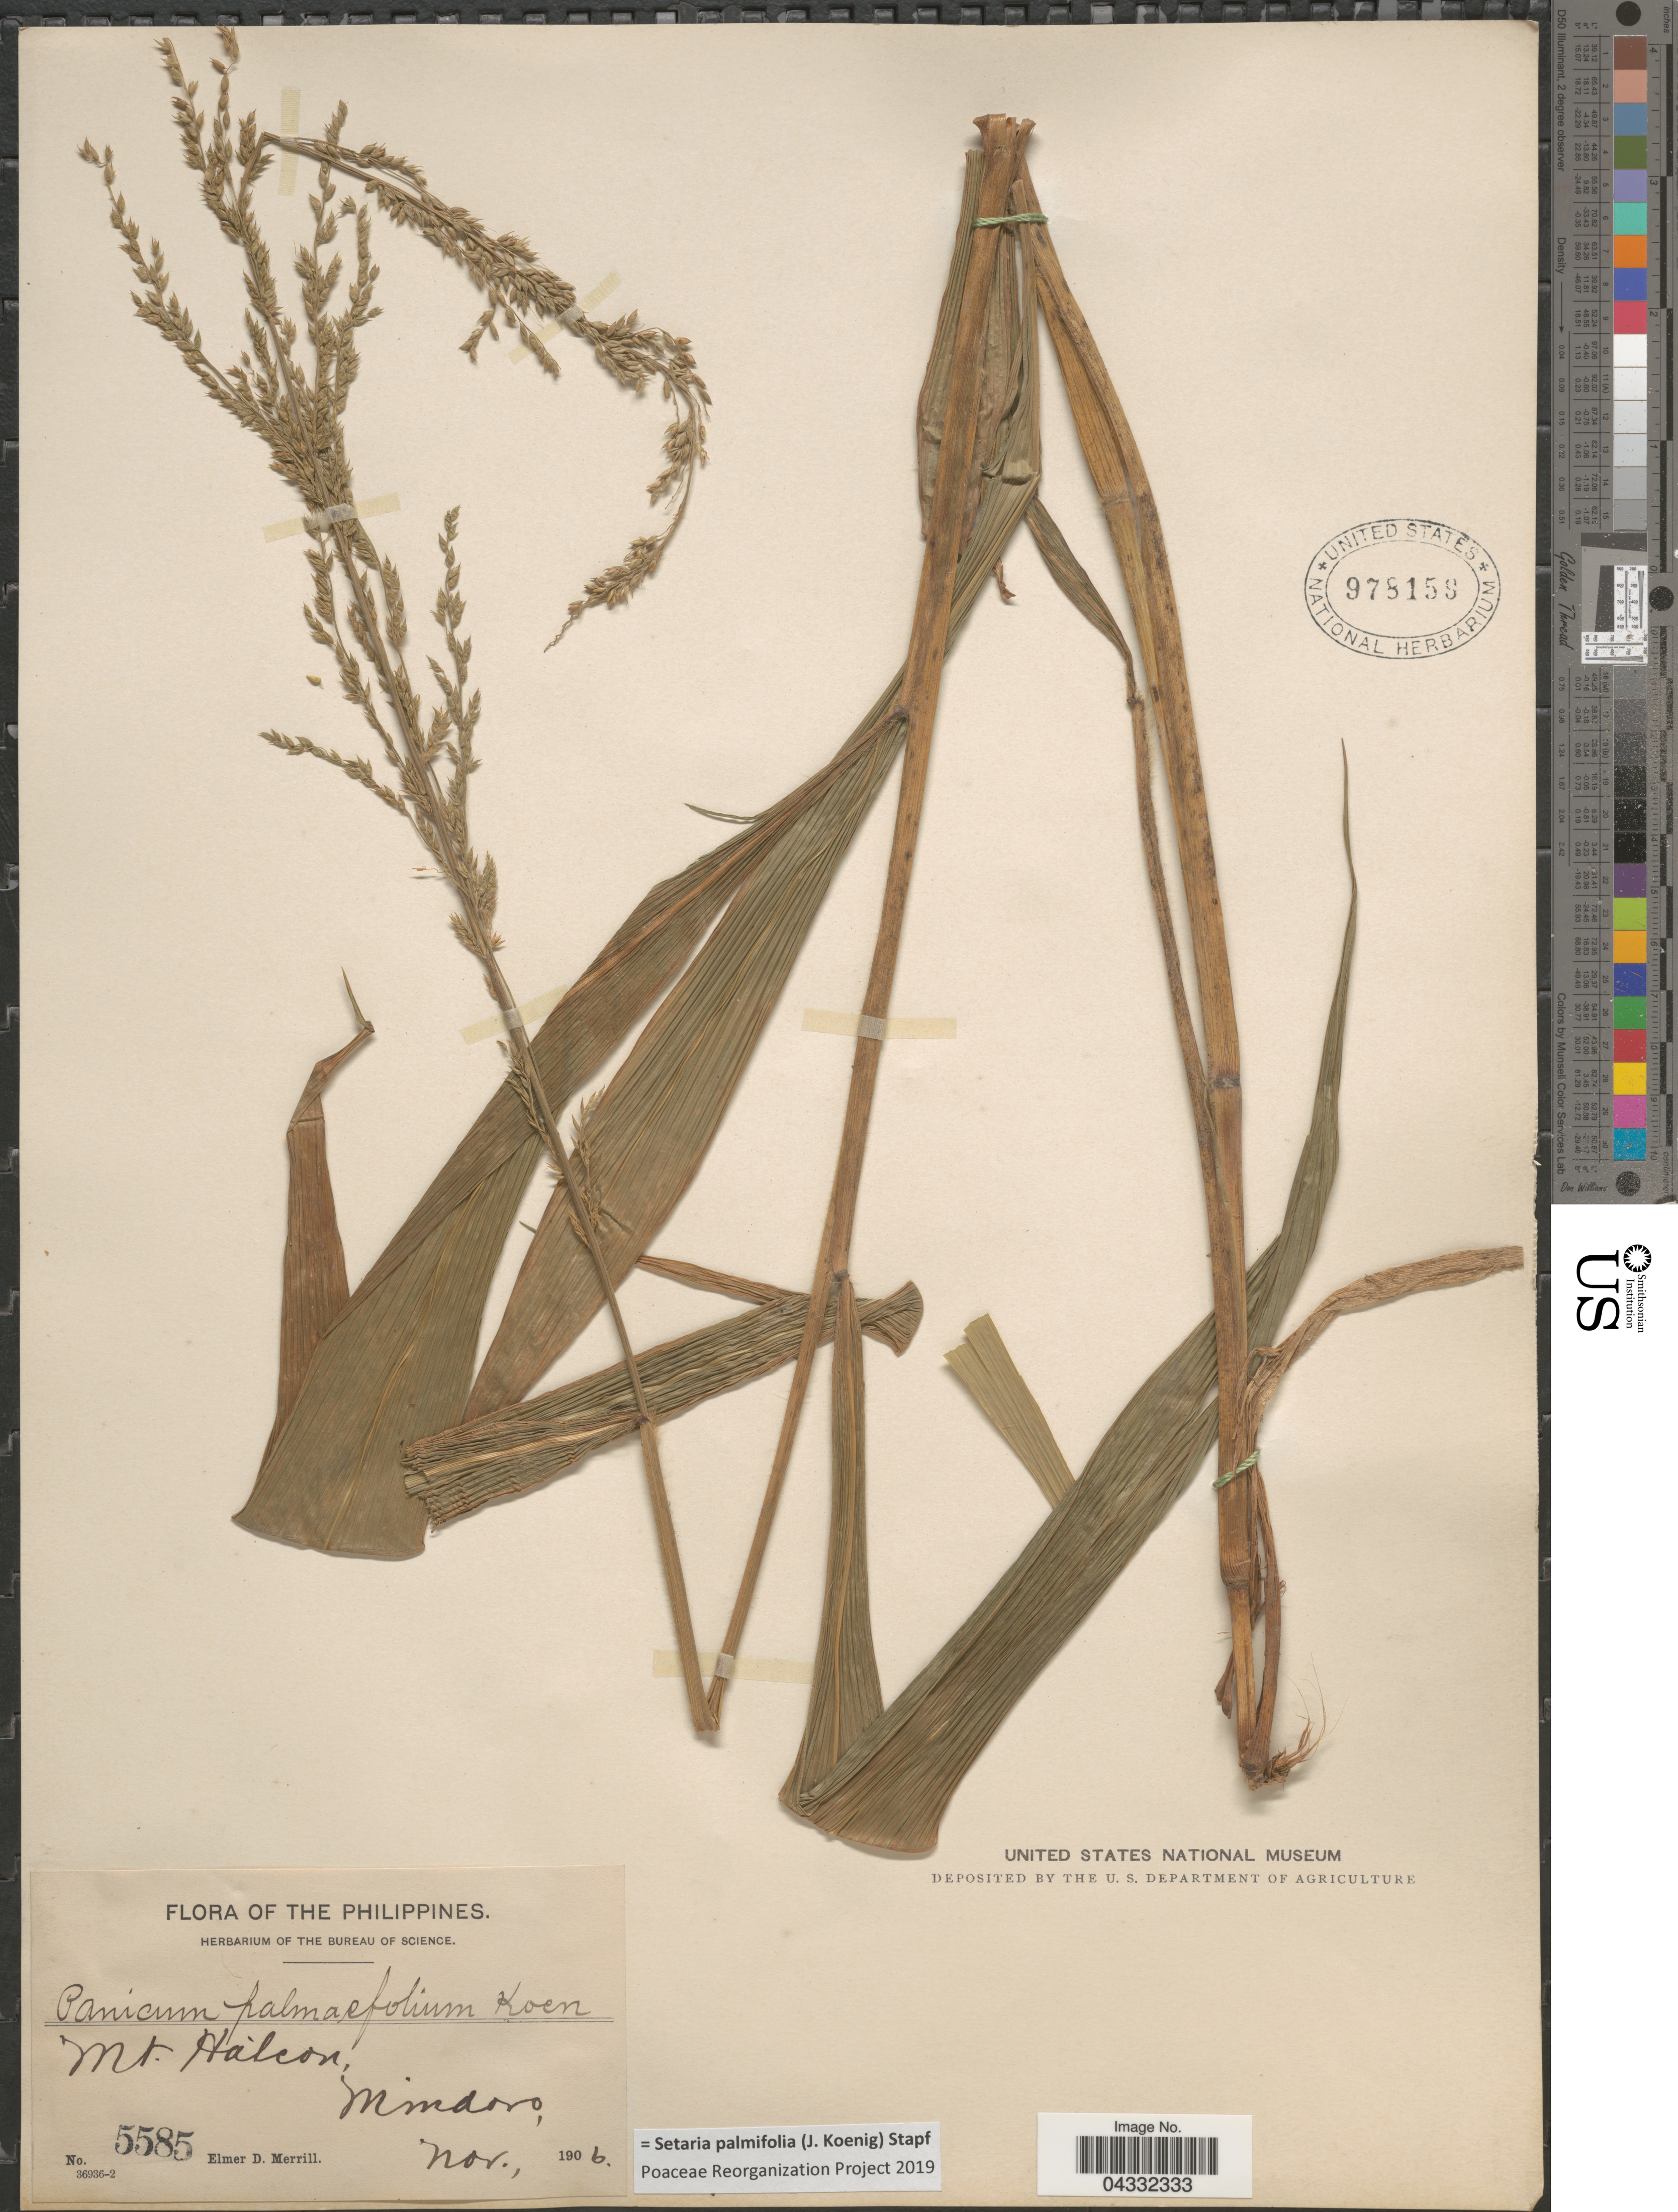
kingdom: Plantae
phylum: Tracheophyta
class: Liliopsida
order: Poales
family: Poaceae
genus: Setaria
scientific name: Setaria palmifolia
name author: (J. Koenig) Stapf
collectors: E. D. Merrill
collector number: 5585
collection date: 1906-11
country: Philippines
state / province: Mimaropa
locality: Mt. Halcon, Mindoro.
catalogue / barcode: US 978158